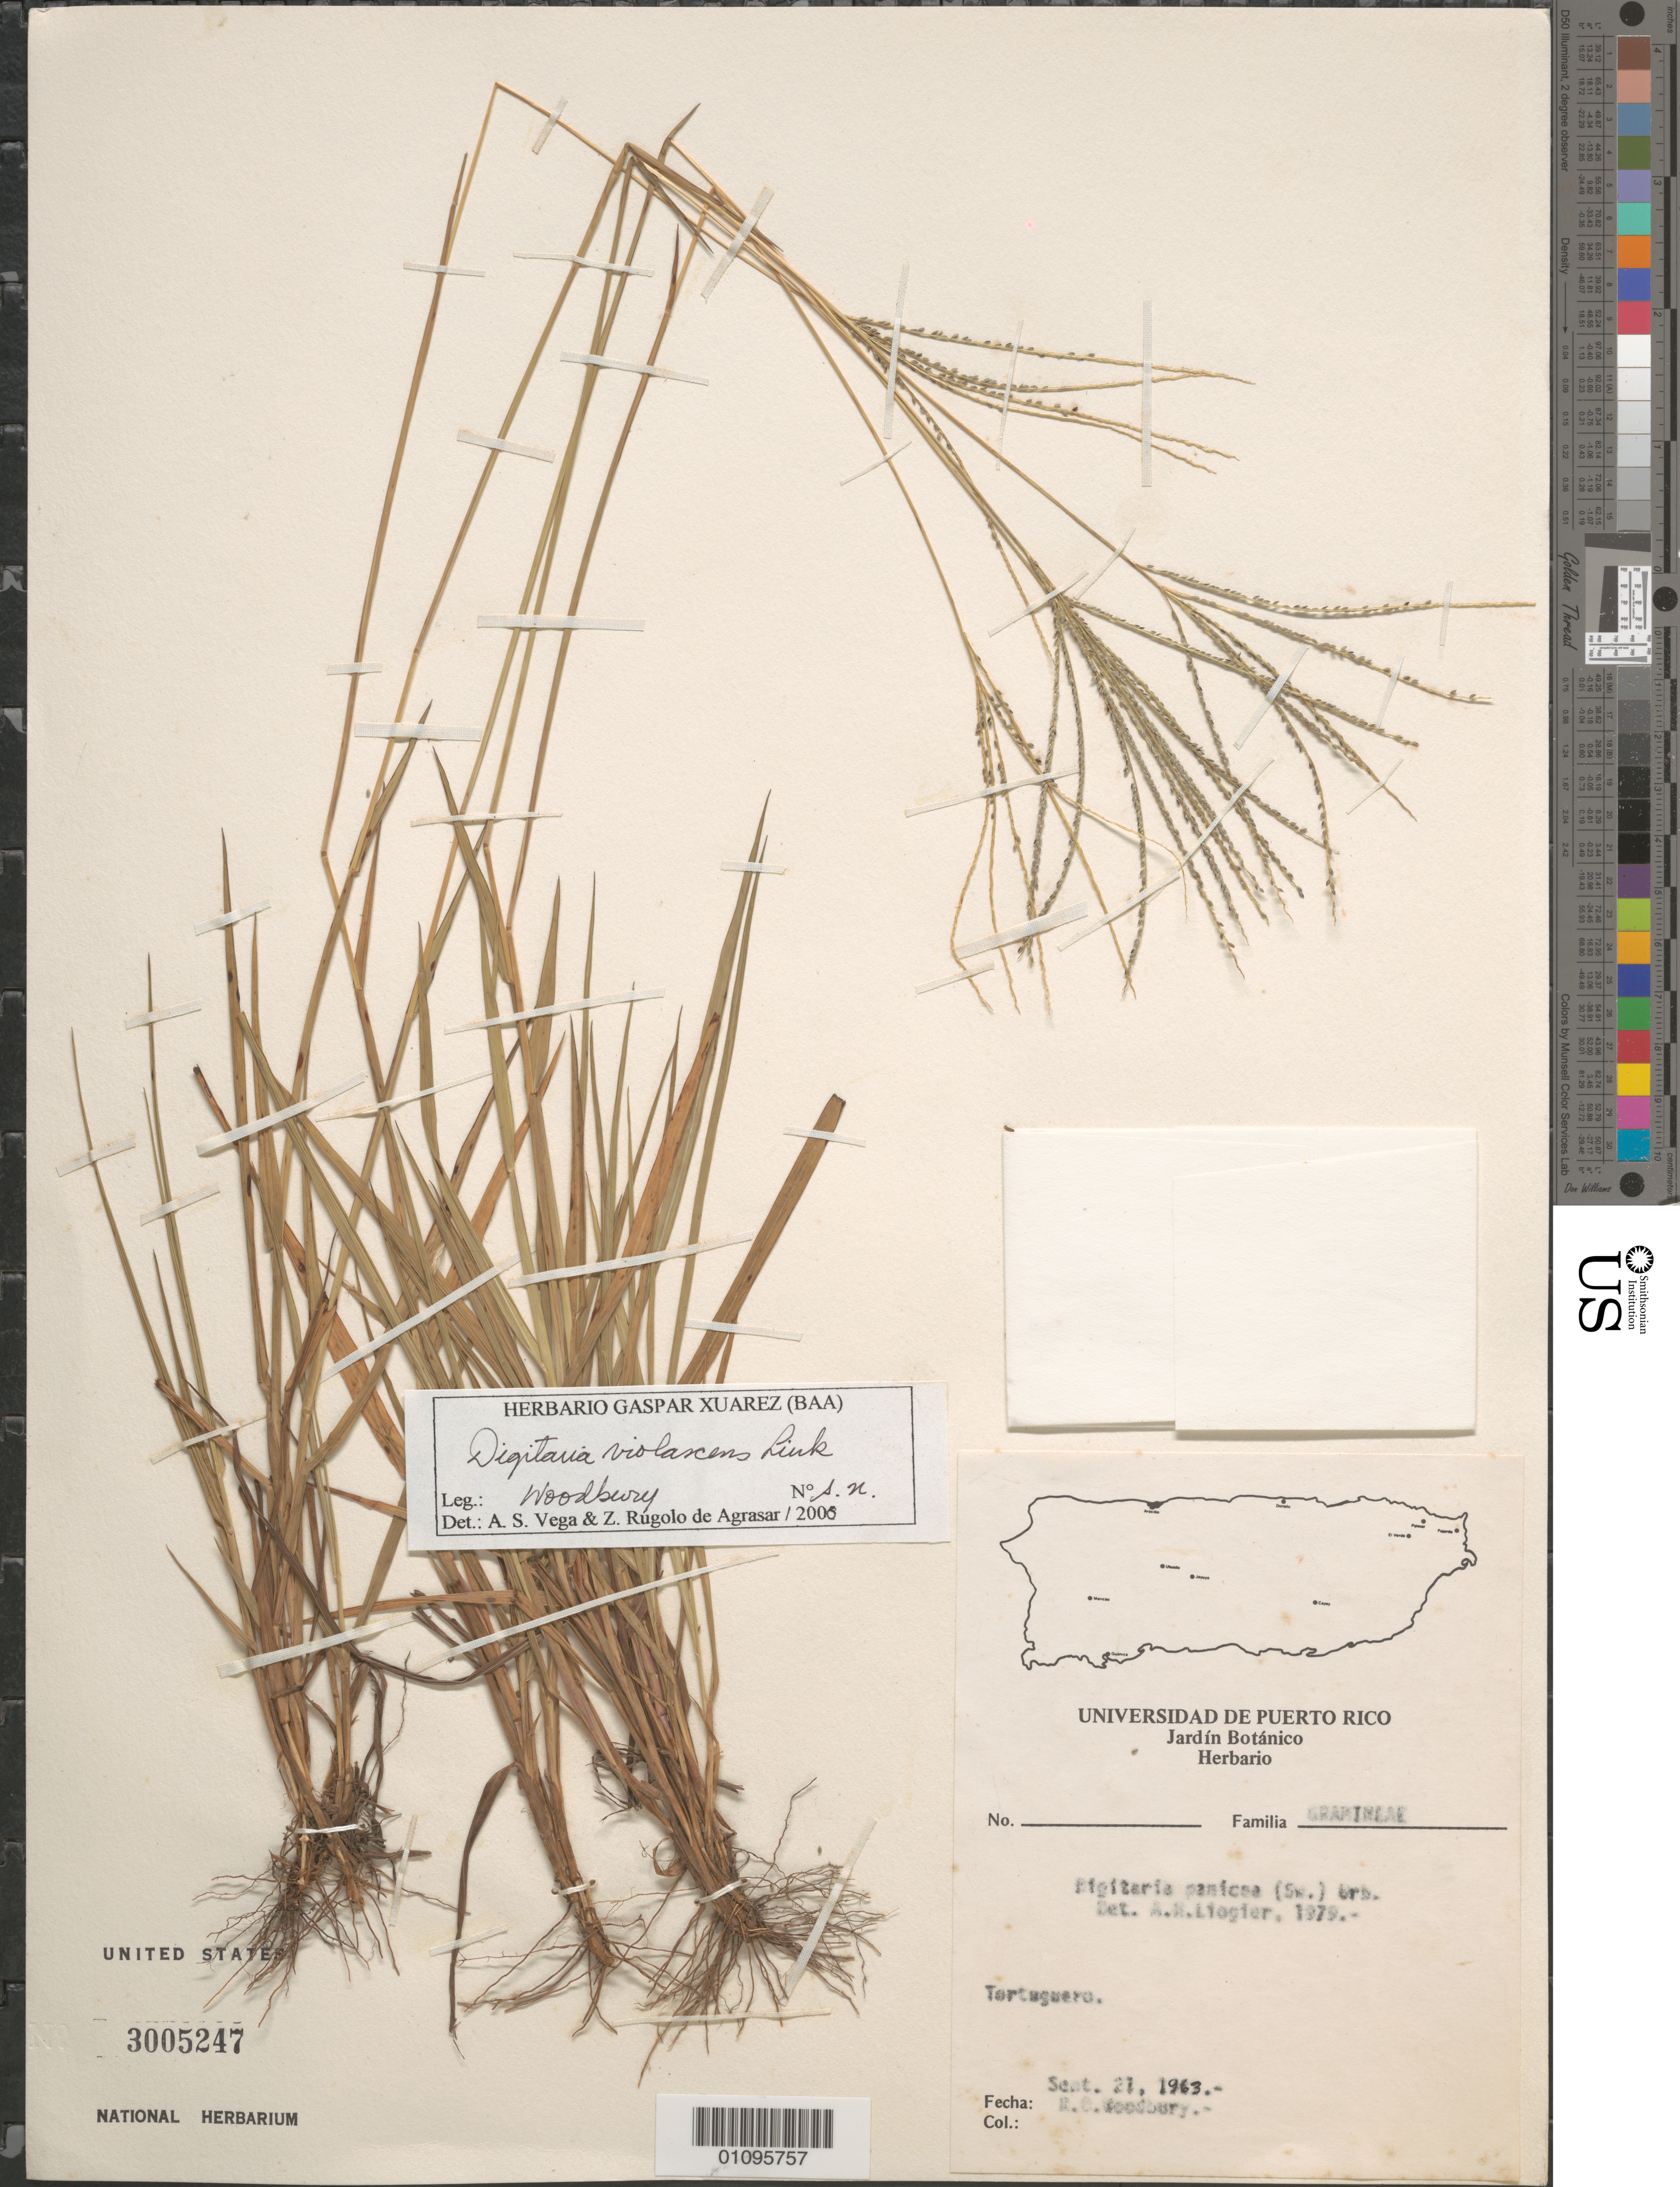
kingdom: Plantae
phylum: Tracheophyta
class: Liliopsida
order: Poales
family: Poaceae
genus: Digitaria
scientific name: Digitaria violascens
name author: Link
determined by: Vega, A. S.; Rúgolo de Agrasar, Z. E.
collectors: R. O. Woodbury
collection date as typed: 21 Sep 1963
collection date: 1963-09-21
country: Puerto Rico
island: Puerto Rico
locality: Tortuguero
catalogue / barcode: US 3005247